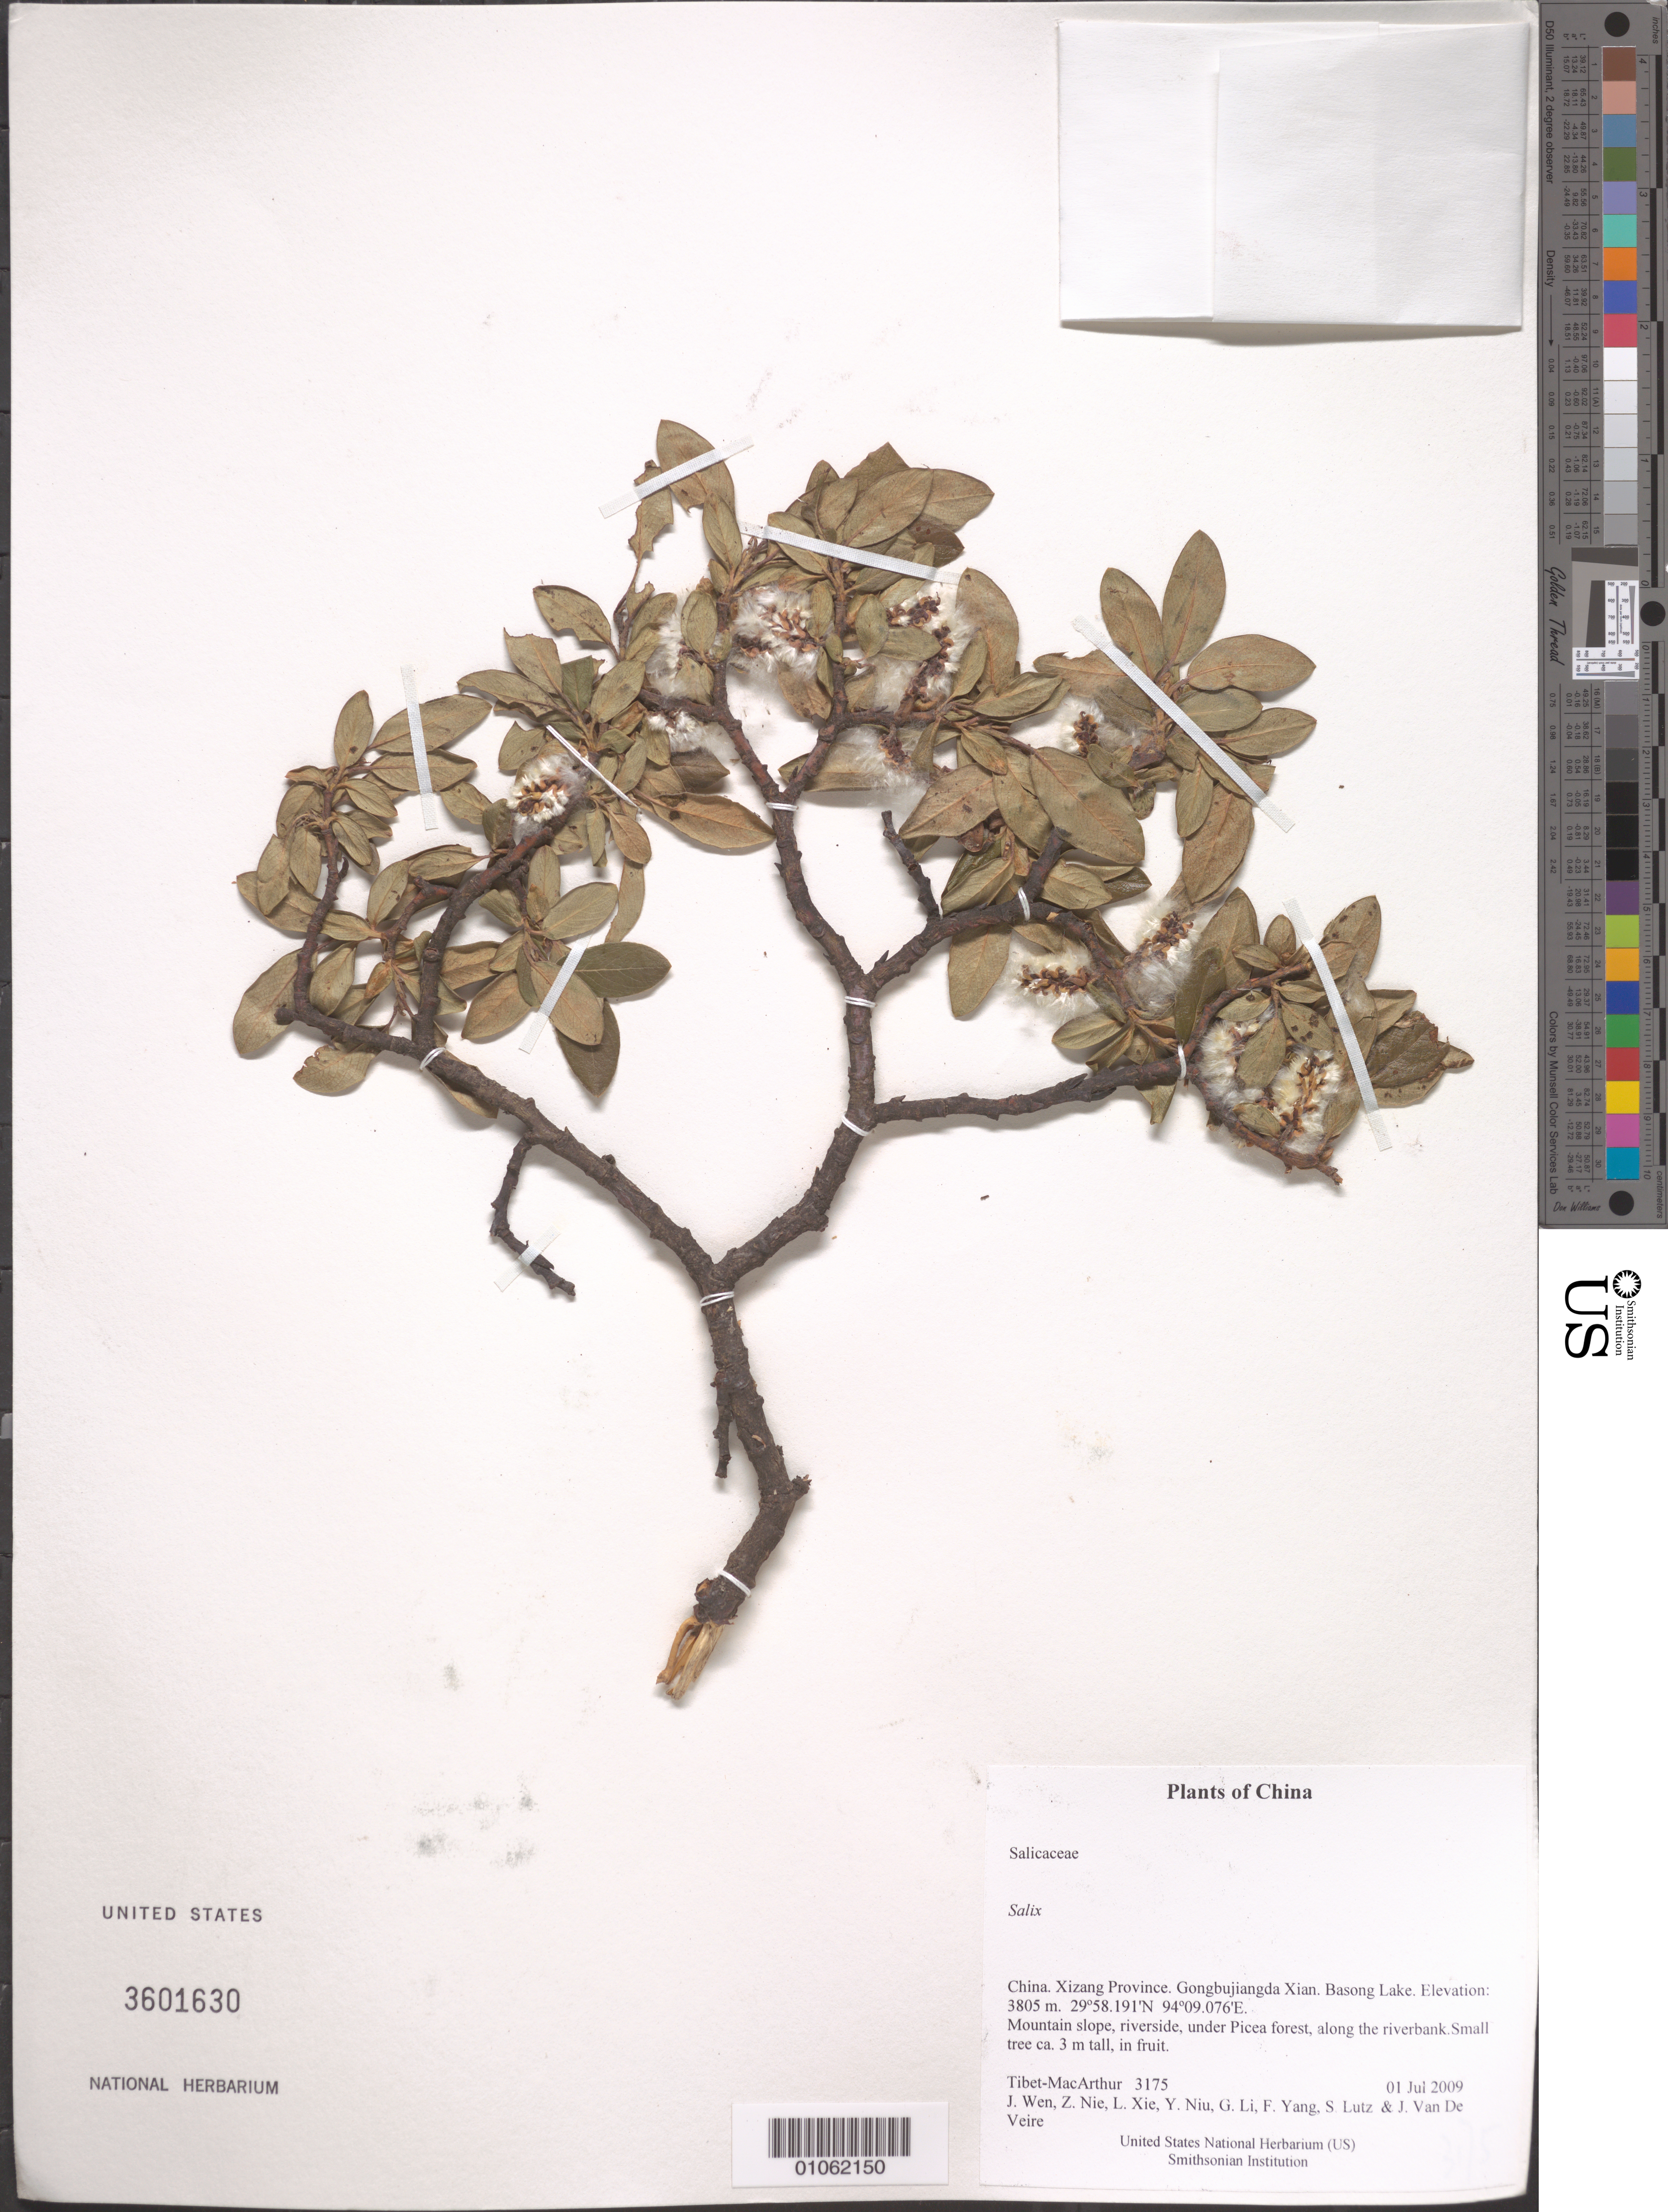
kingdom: Plantae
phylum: Tracheophyta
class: Magnoliopsida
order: Malpighiales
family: Salicaceae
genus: Salix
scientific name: Salix sp.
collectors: Tibet-MacArthur, J. Wen, Z. Nie, L. Xie, Y. Niu, G. Li, F. Yang, S. Lutz & J. Van De Veire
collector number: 3175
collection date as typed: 01 Jul 2009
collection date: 2009-07-01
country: China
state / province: Xizang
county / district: Gongbujiangda Xian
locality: Basong Lake.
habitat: Mountain slope, riverside, under Picea forest, along the riverbank.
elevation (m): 3805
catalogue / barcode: US 3601630